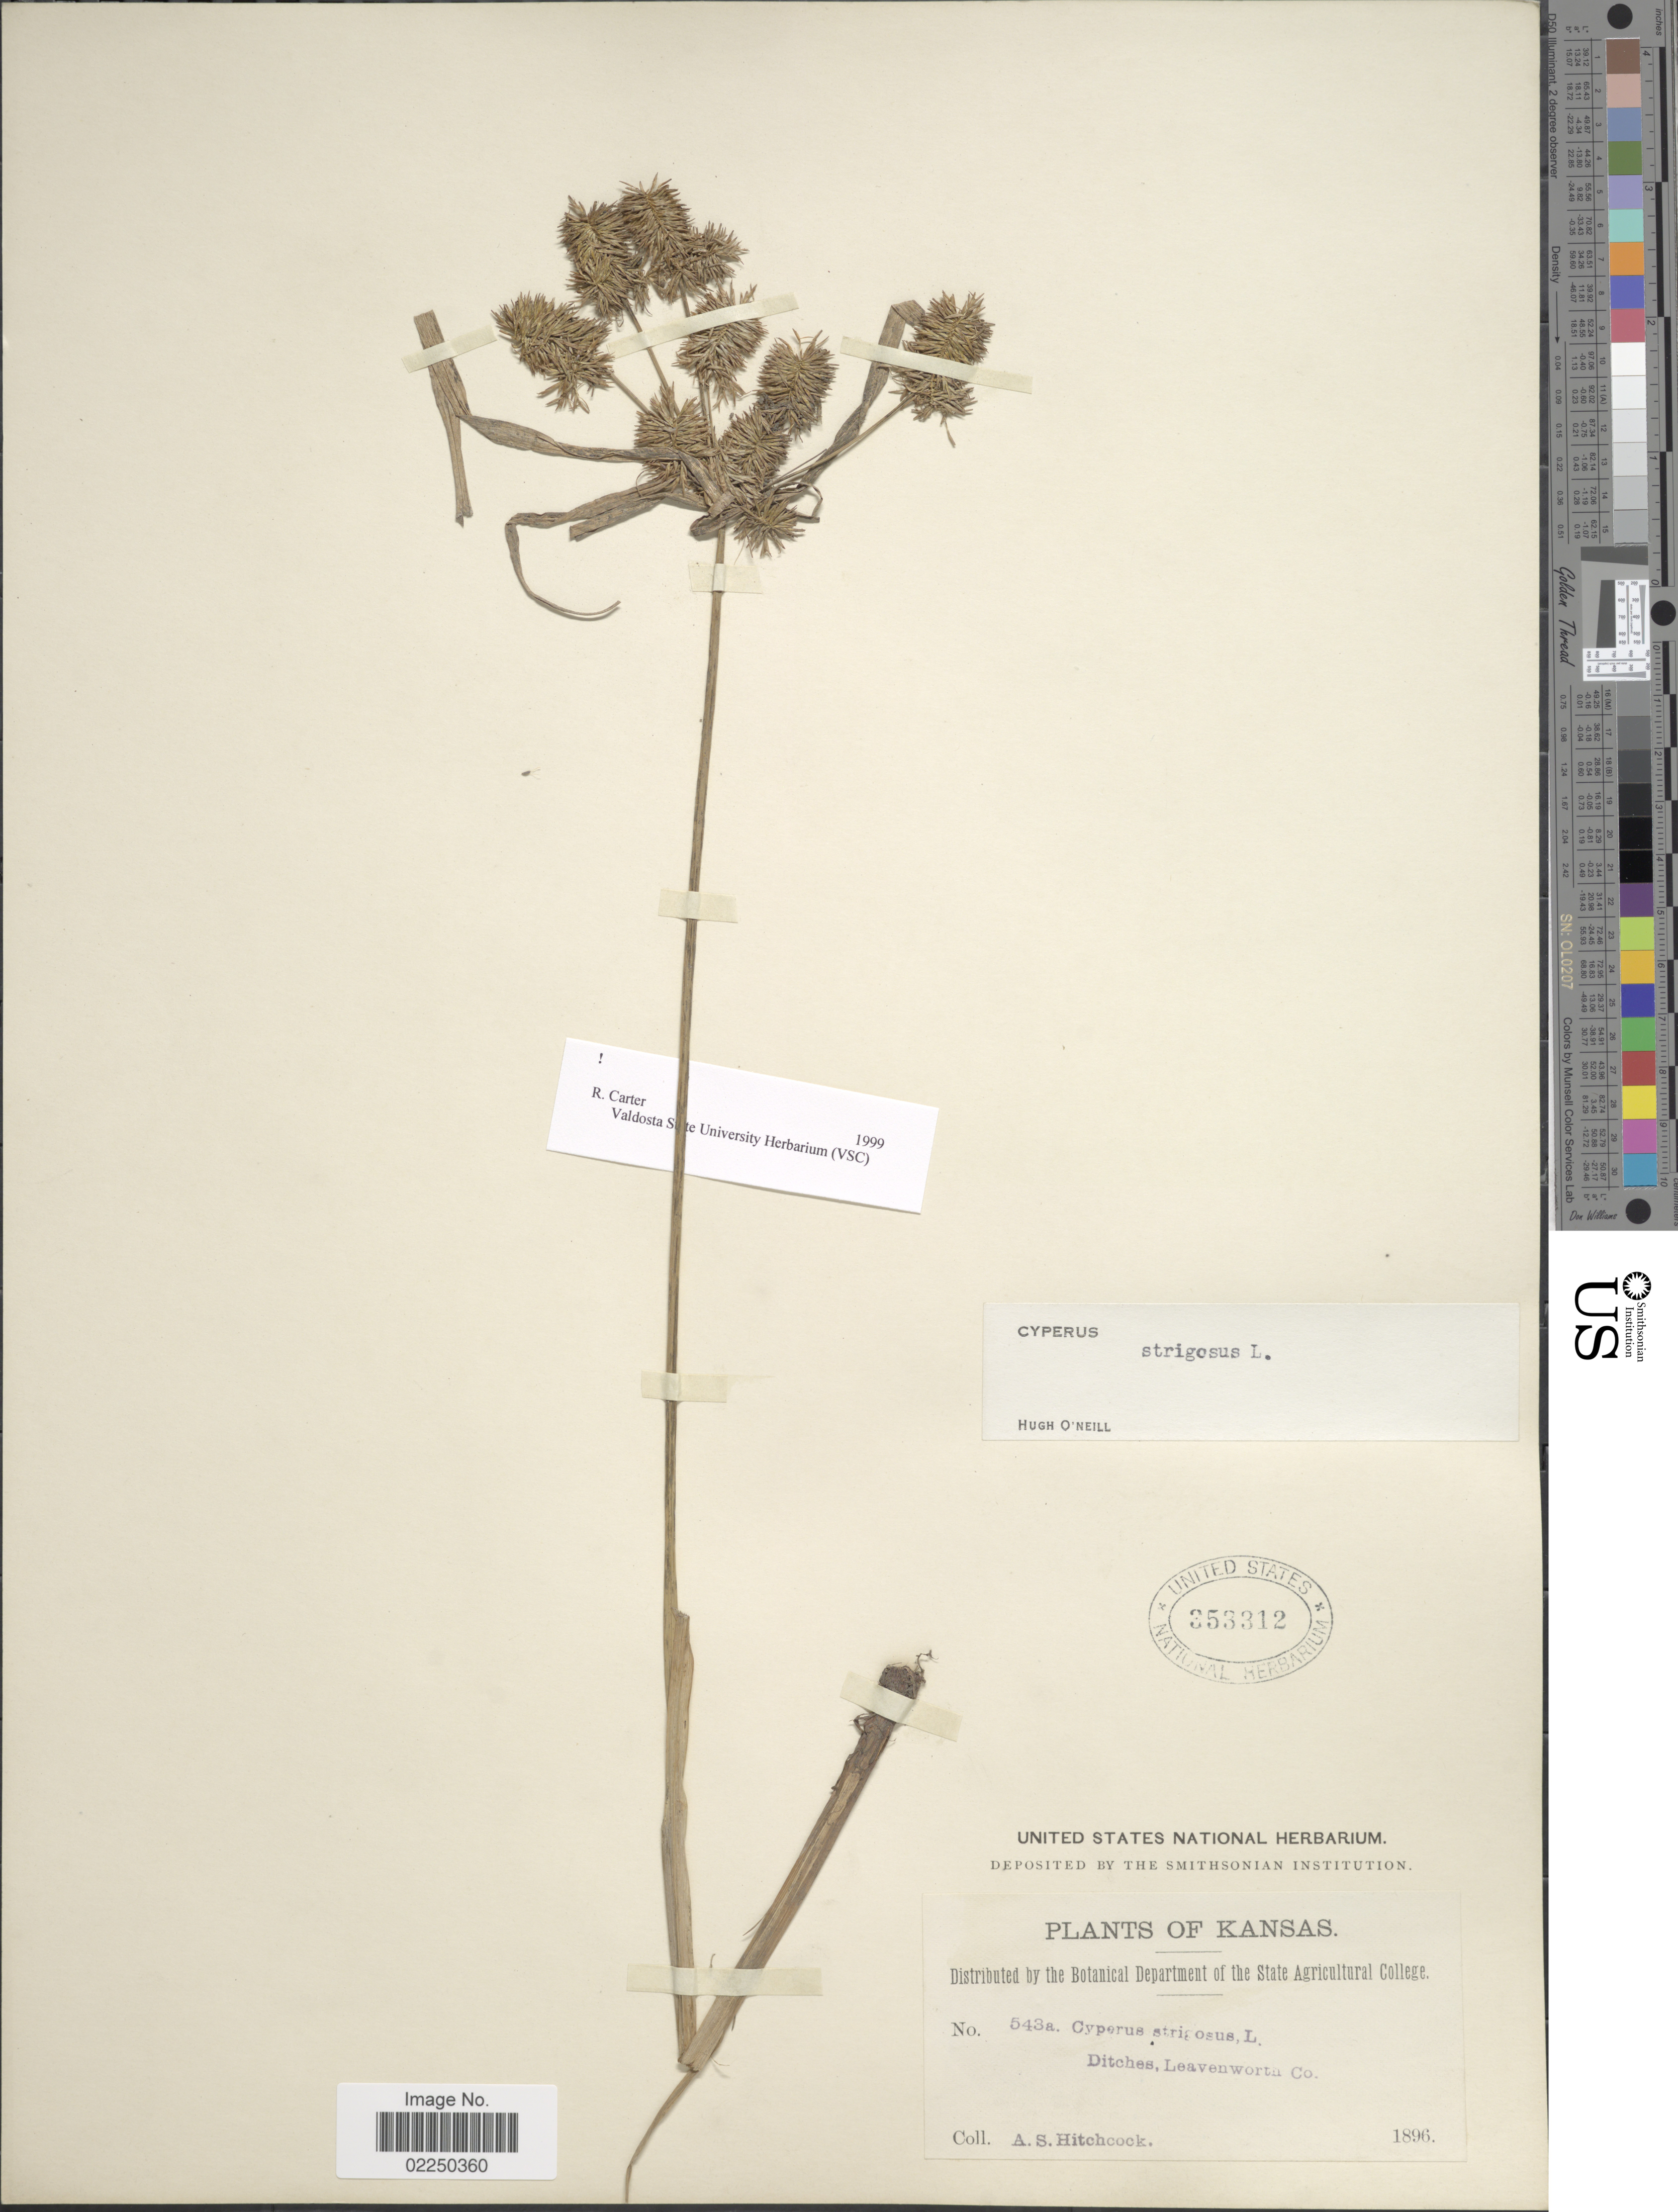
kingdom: Plantae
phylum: Tracheophyta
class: Liliopsida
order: Poales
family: Cyperaceae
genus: Cyperus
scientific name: Cyperus strigosus L.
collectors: A. S. Hitchcock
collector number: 543a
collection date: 1896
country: United States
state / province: Kansas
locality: Ditches, Leavenworth Co.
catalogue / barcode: US 353312